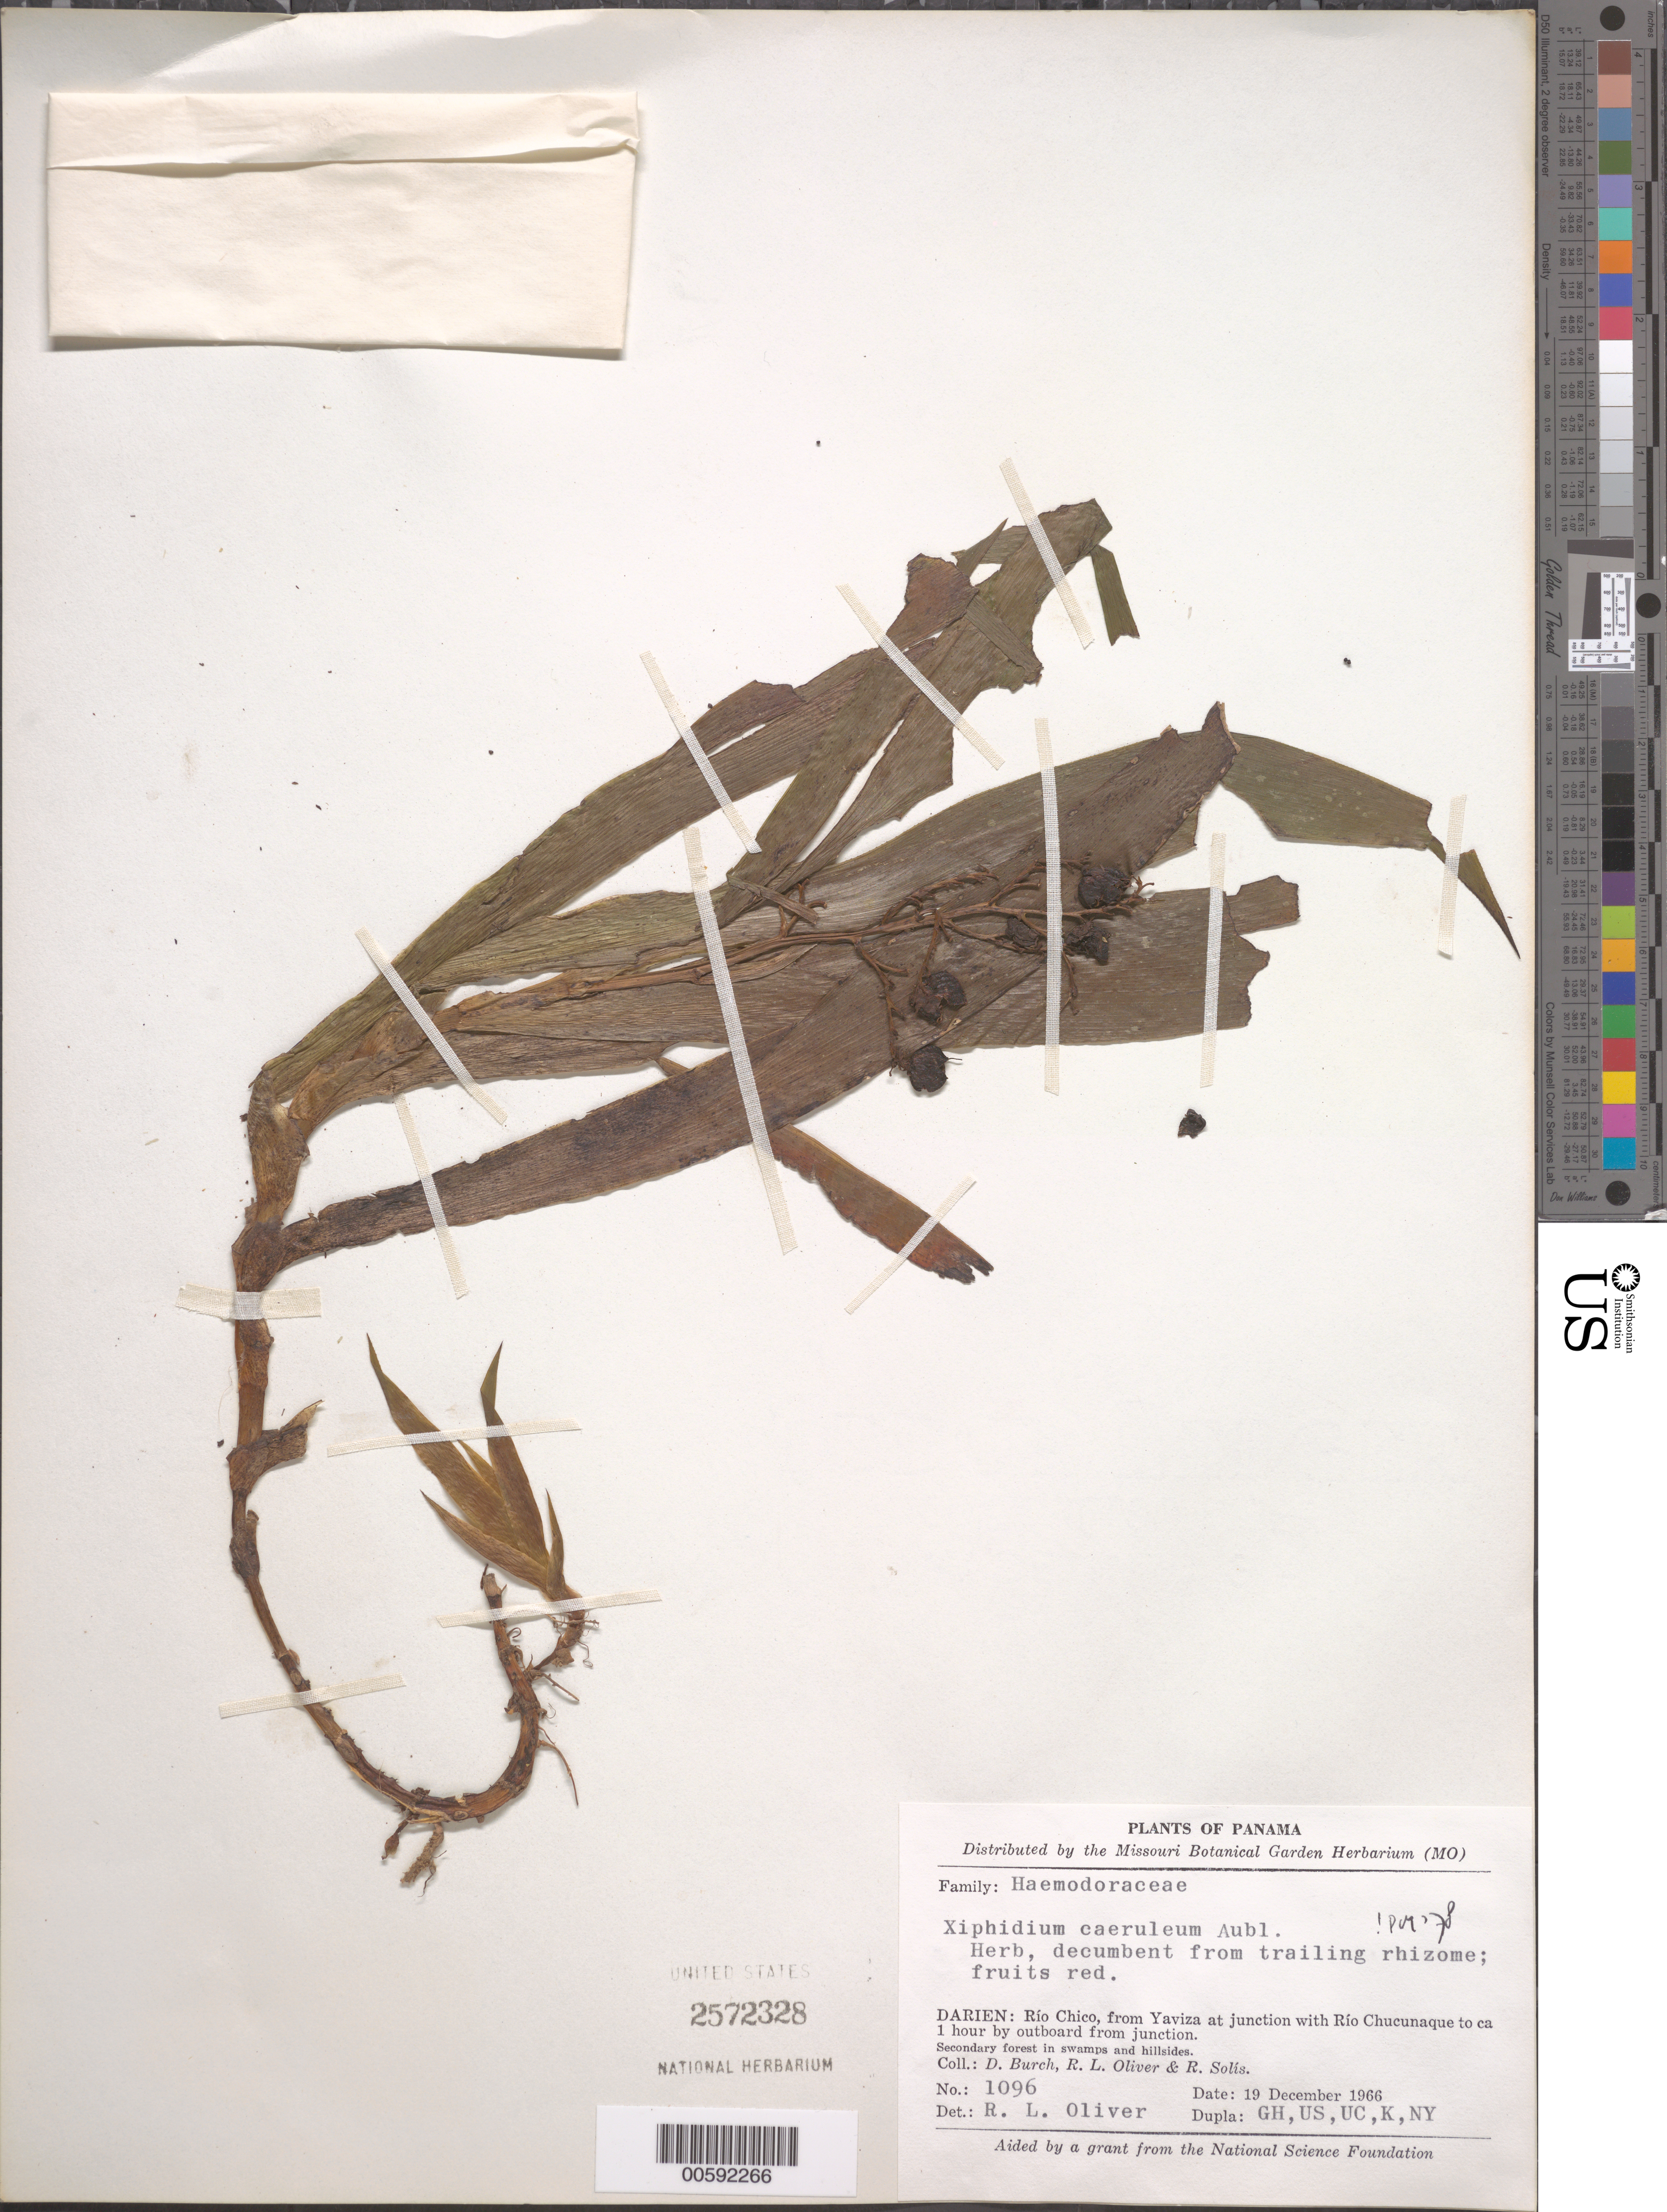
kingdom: Plantae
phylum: Tracheophyta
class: Liliopsida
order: Commelinales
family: Haemodoraceae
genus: Xiphidium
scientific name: Xiphidium caeruleum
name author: Aubl.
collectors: D. Burch, R. L. Oliver & R. Solis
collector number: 1096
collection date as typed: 19 Dec 1966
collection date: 1966-12-19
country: Panama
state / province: Darién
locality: Rio Chico, from Yaviza at junction with Rio Chucunaque to 1 hr. by outboard from junction.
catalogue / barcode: US 2572328